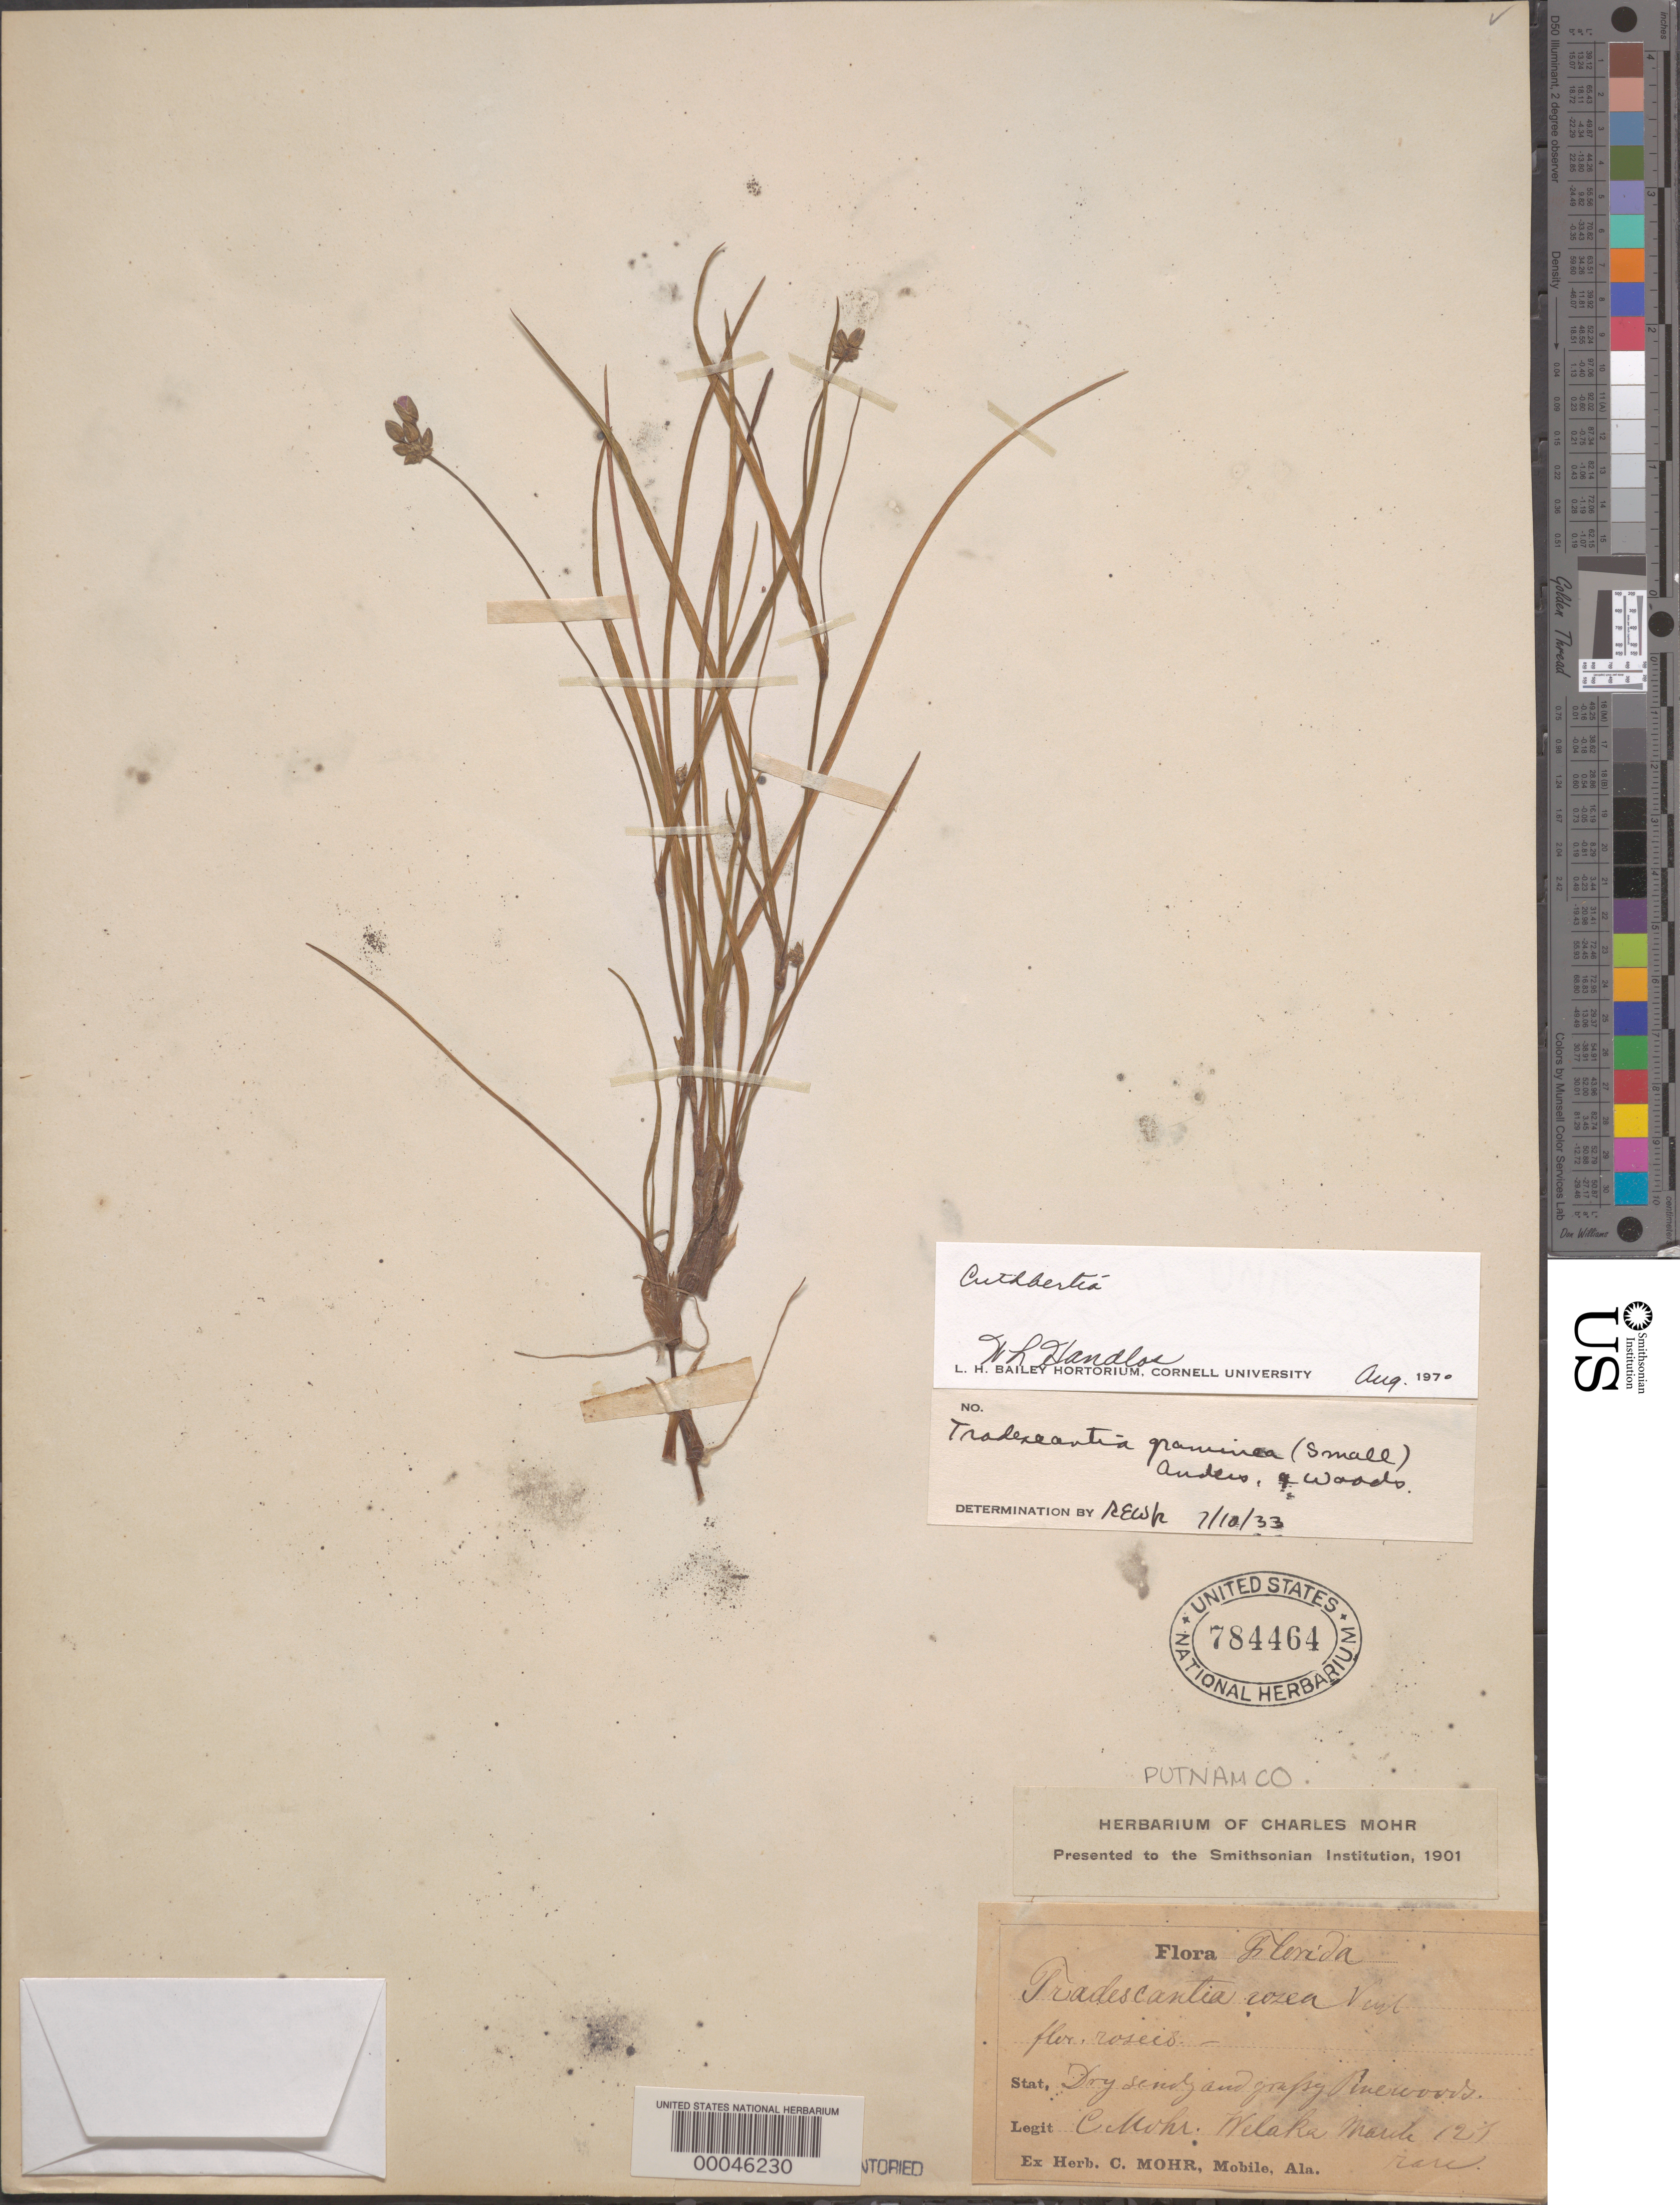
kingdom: Plantae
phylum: Tracheophyta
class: Liliopsida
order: Commelinales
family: Commelinaceae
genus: Cuthbertia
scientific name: Cuthbertia graminea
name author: Small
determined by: Strong, Mark T., (BOT), Smithsonian Institution - National Museum of Natural History (UNITED STATES)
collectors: C. T. Mohr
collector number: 123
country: United States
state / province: Florida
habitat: Dry sandy pine woods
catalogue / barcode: US 784464